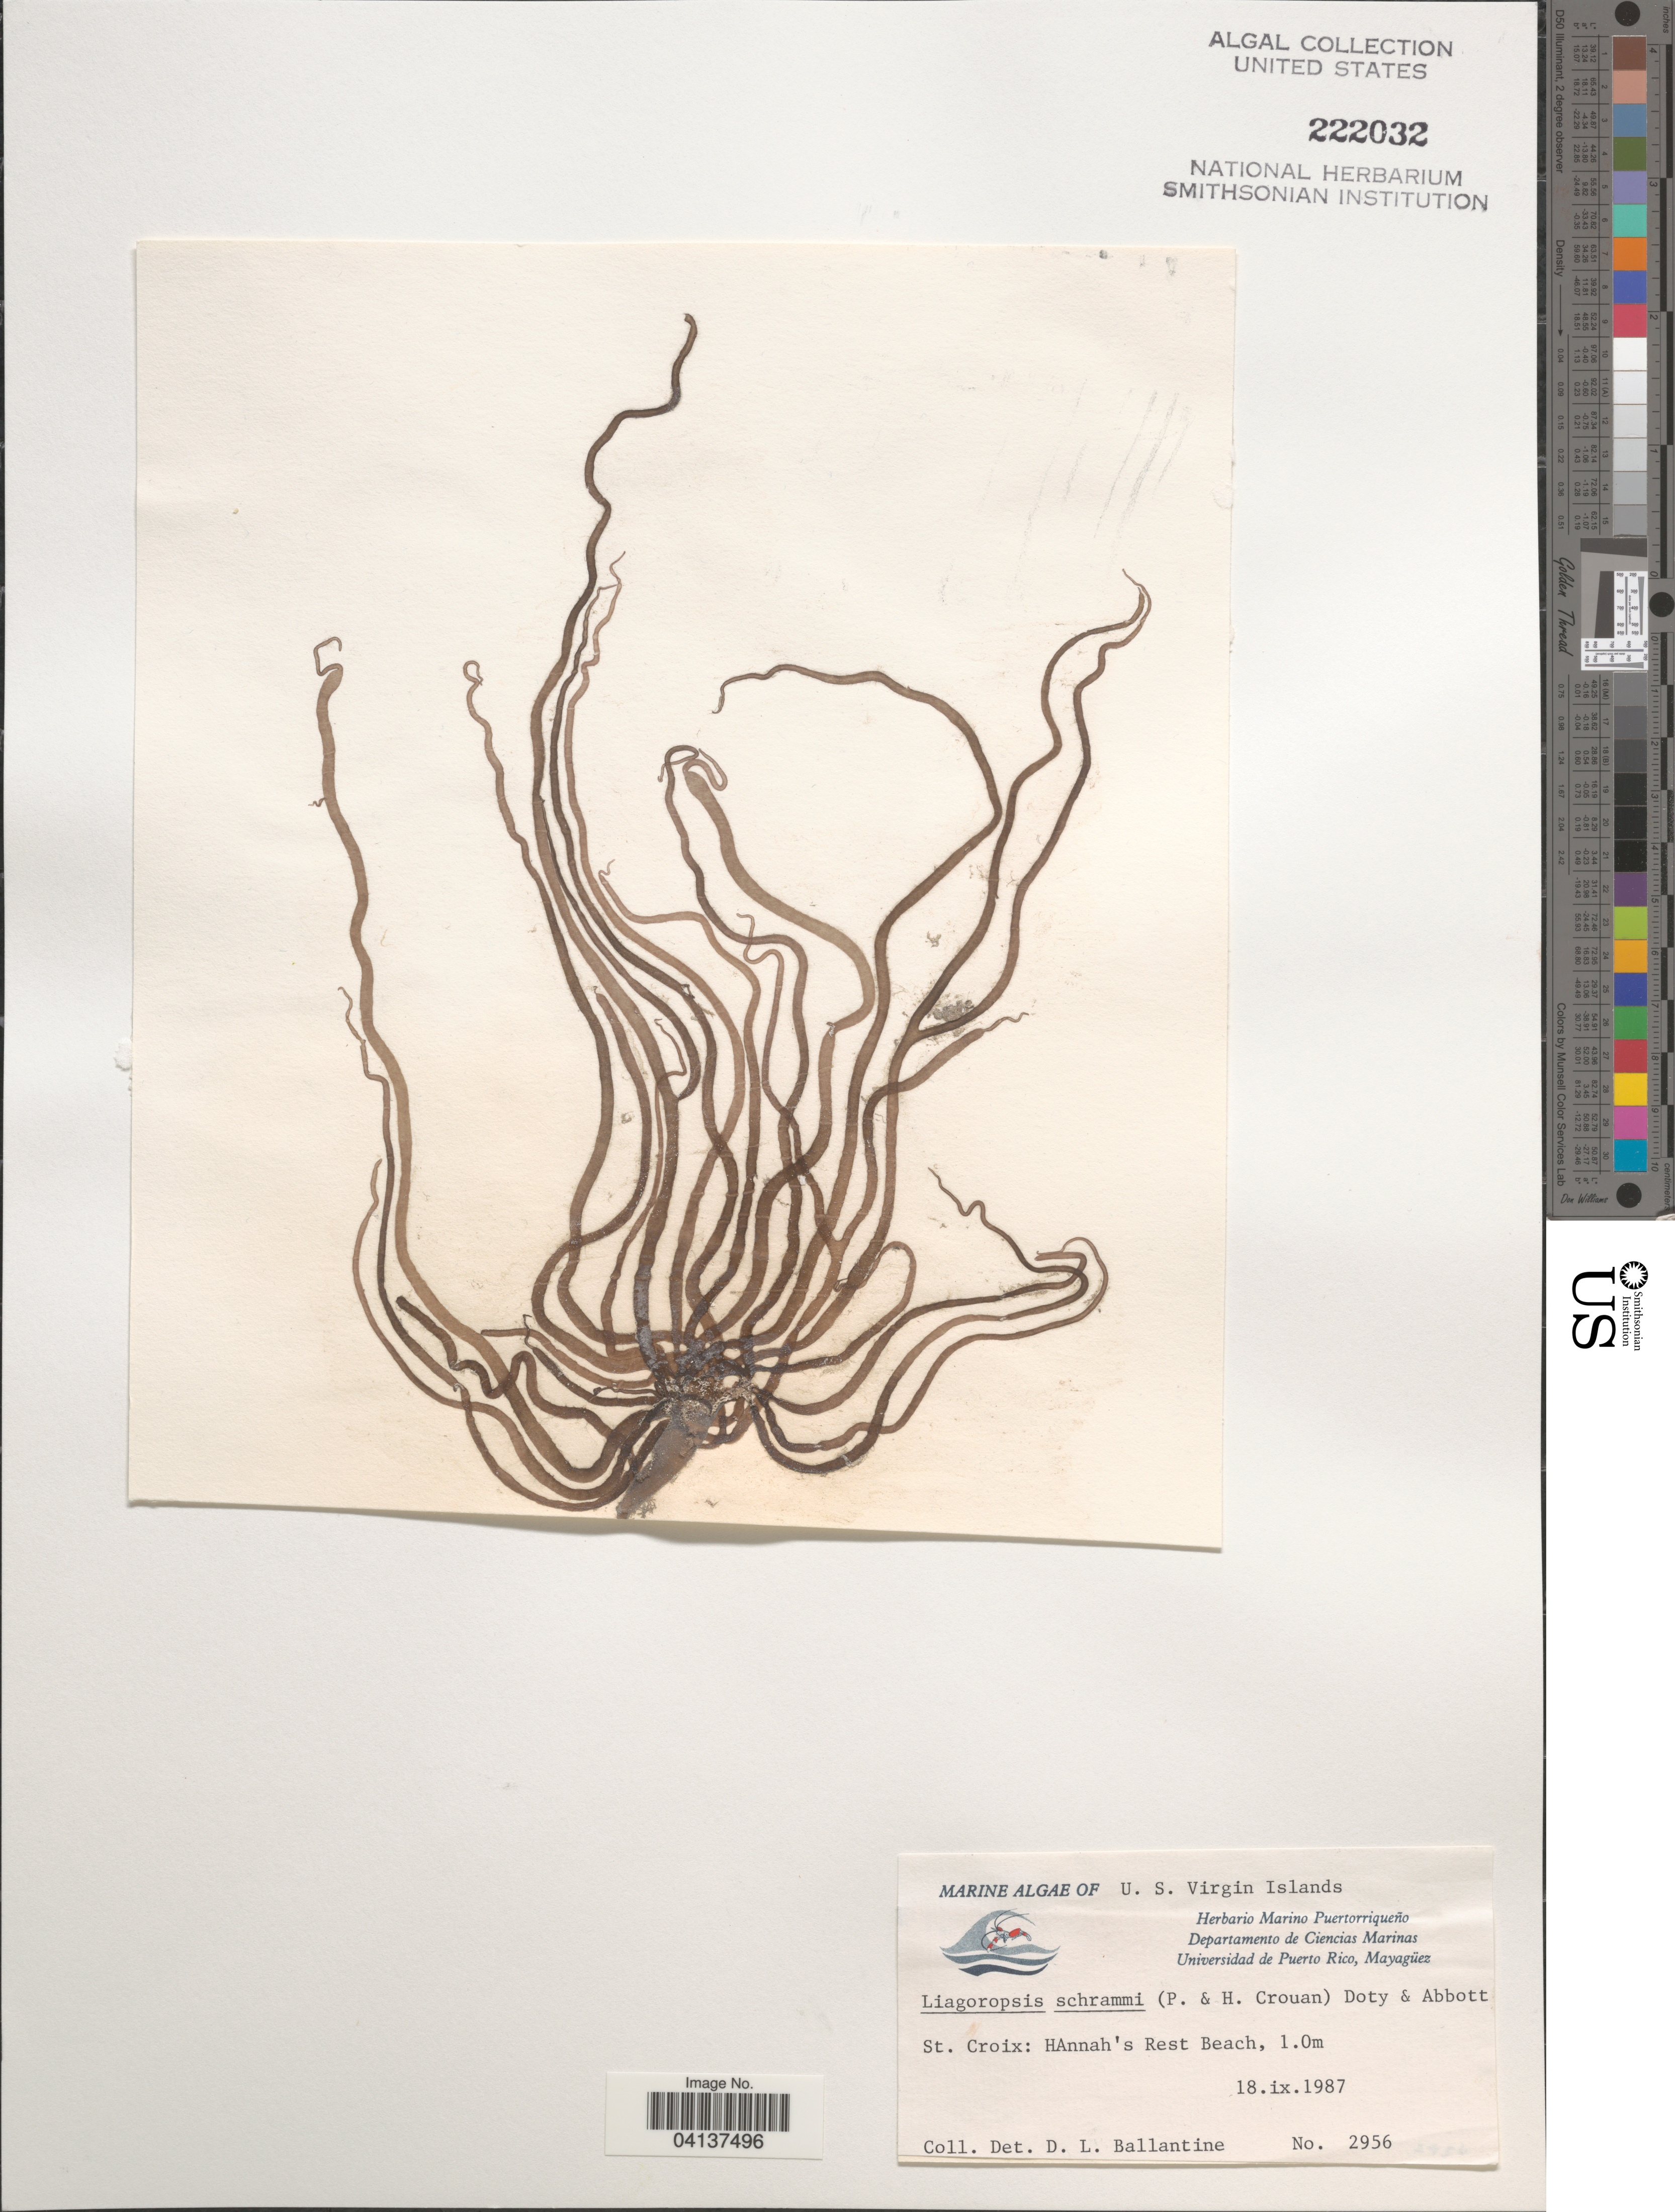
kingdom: Plantae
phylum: Rhodophyta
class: Florideophyceae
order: Nemaliales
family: Liagoraceae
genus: Liagoropsis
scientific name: Liagoropsis schrammii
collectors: D.L. Ballantine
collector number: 2956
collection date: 1987-09-18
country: U.S. Virgin Islands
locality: St. Croix: Hannah's Rest Beach.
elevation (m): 1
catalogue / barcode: US 222032